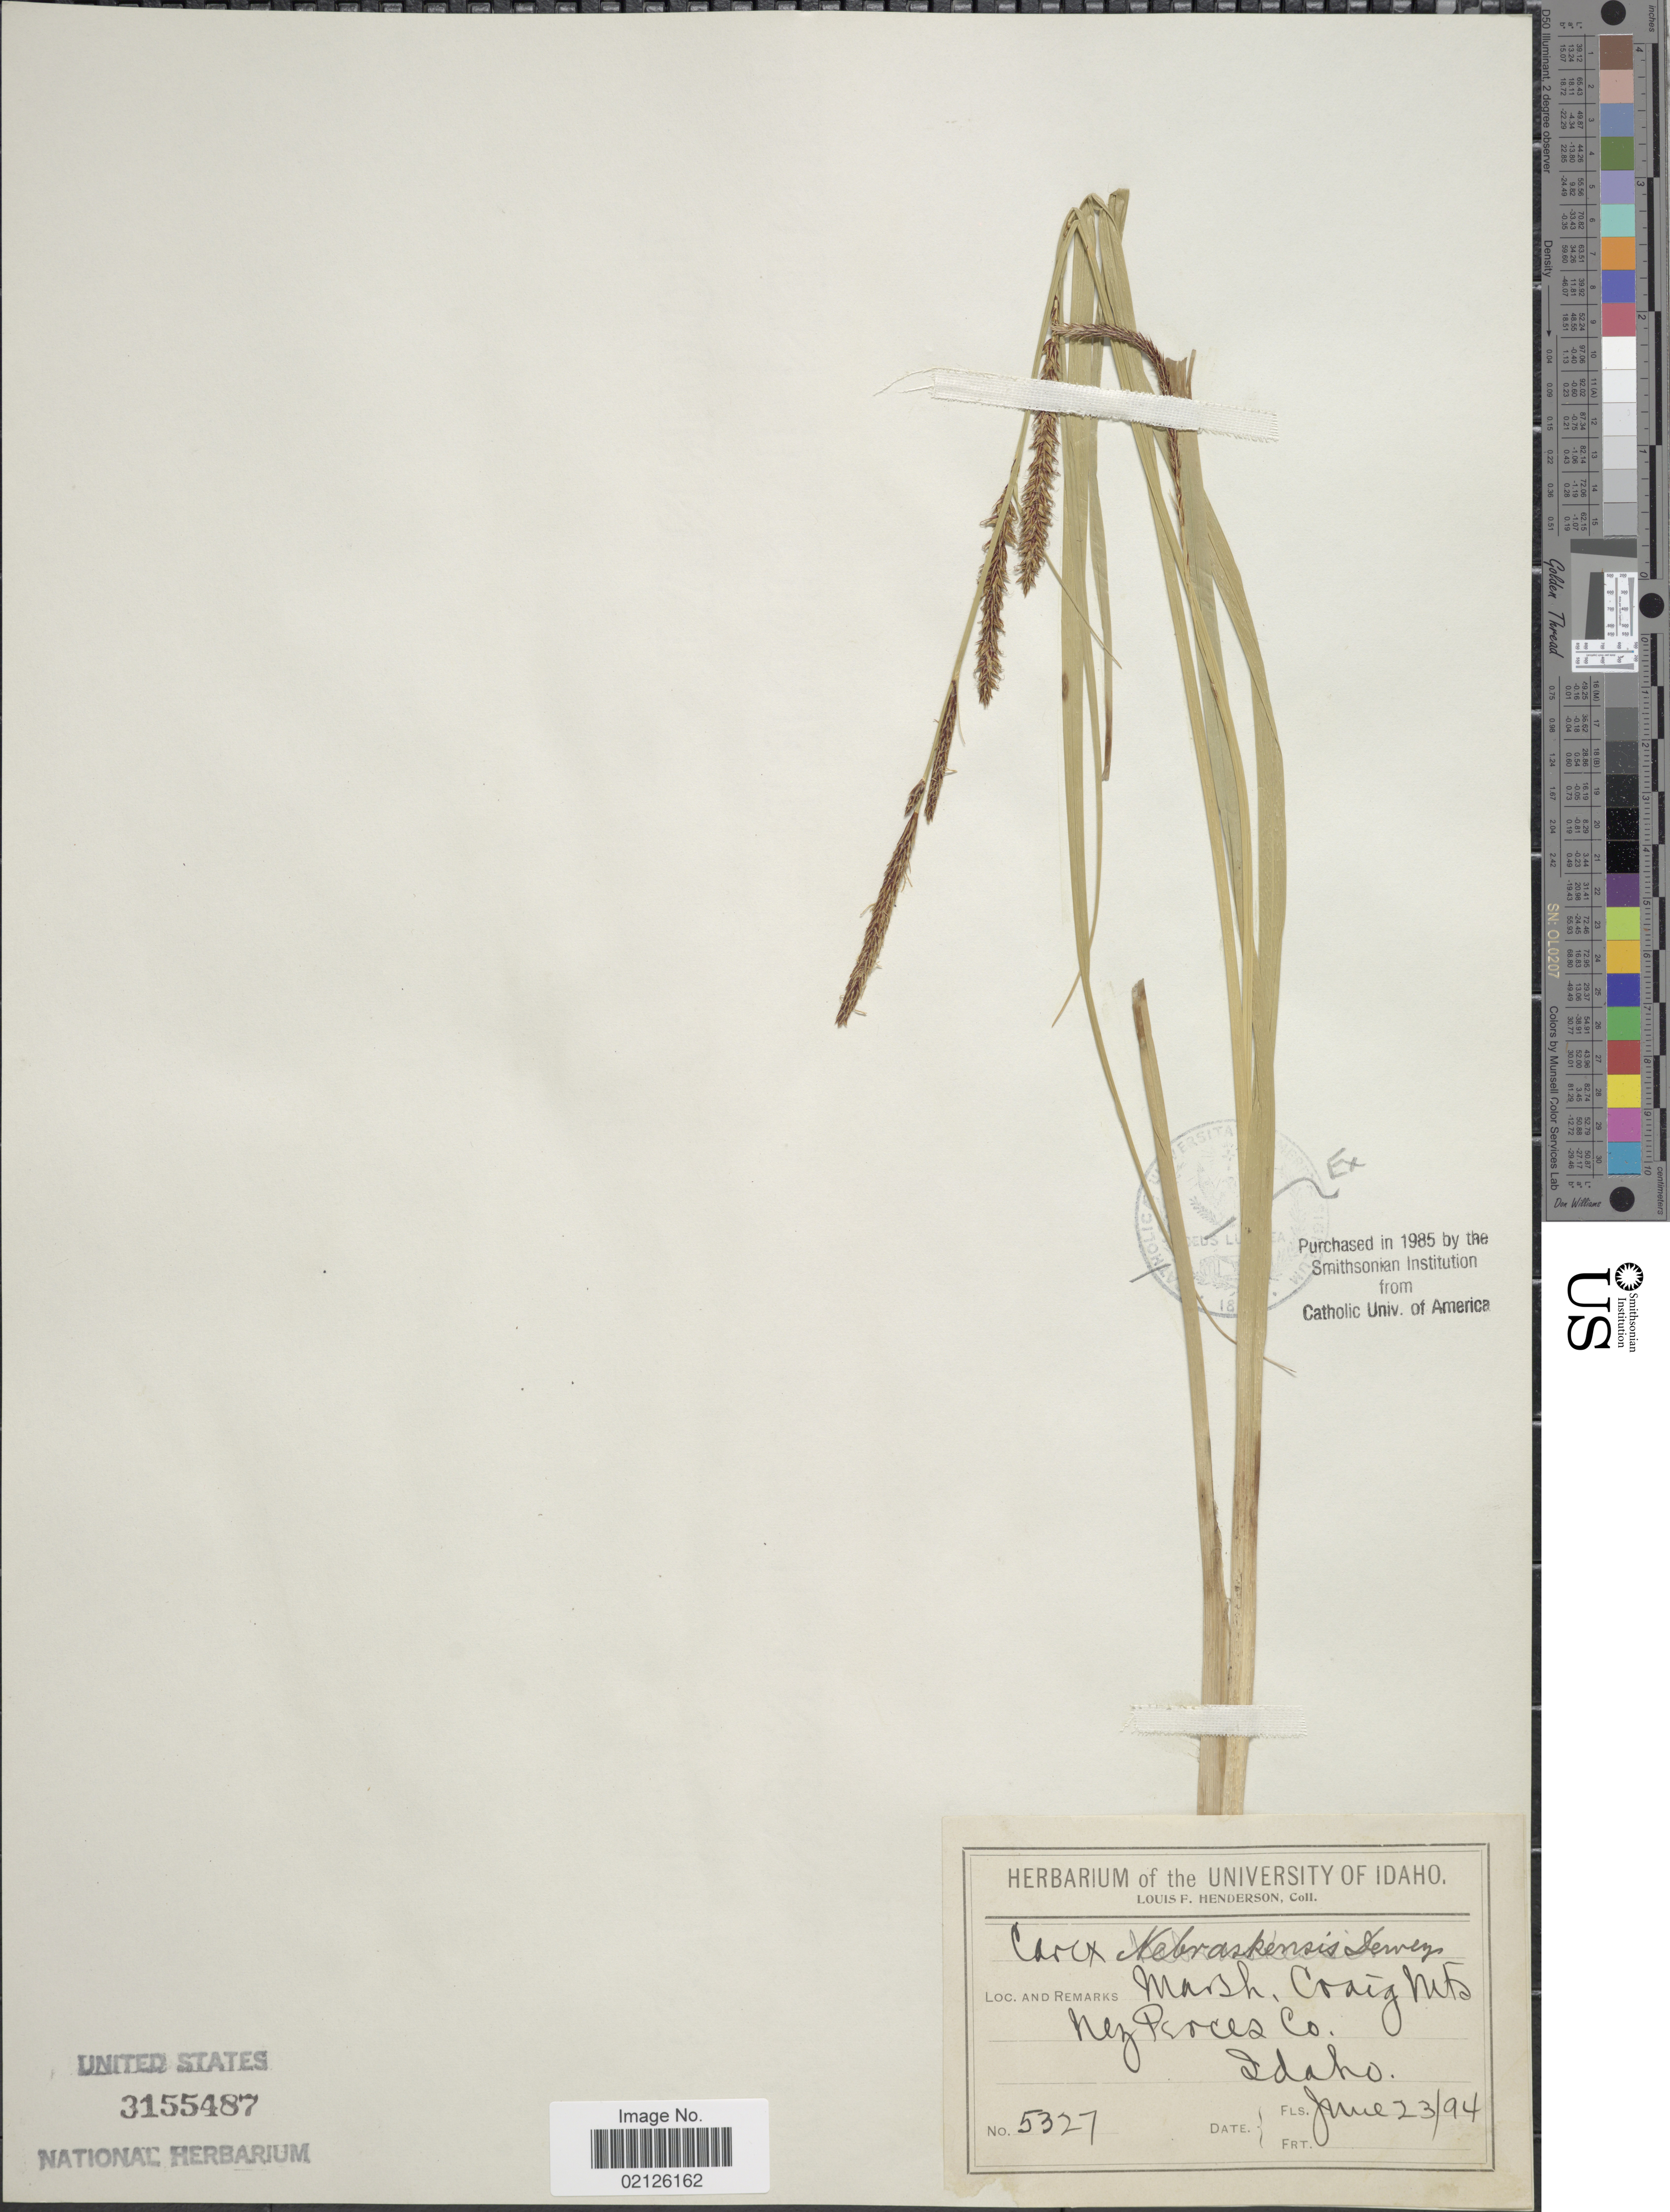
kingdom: Plantae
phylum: Tracheophyta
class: Liliopsida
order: Poales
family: Cyperaceae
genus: Carex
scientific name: Carex nebrascensis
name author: Dewey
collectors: L. Henderson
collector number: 5327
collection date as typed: Transcribed d/m/y: 23/6/94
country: United States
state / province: Idaho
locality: Marsh, Craig Mts, Nez Perces Co.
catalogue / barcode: US 3155487